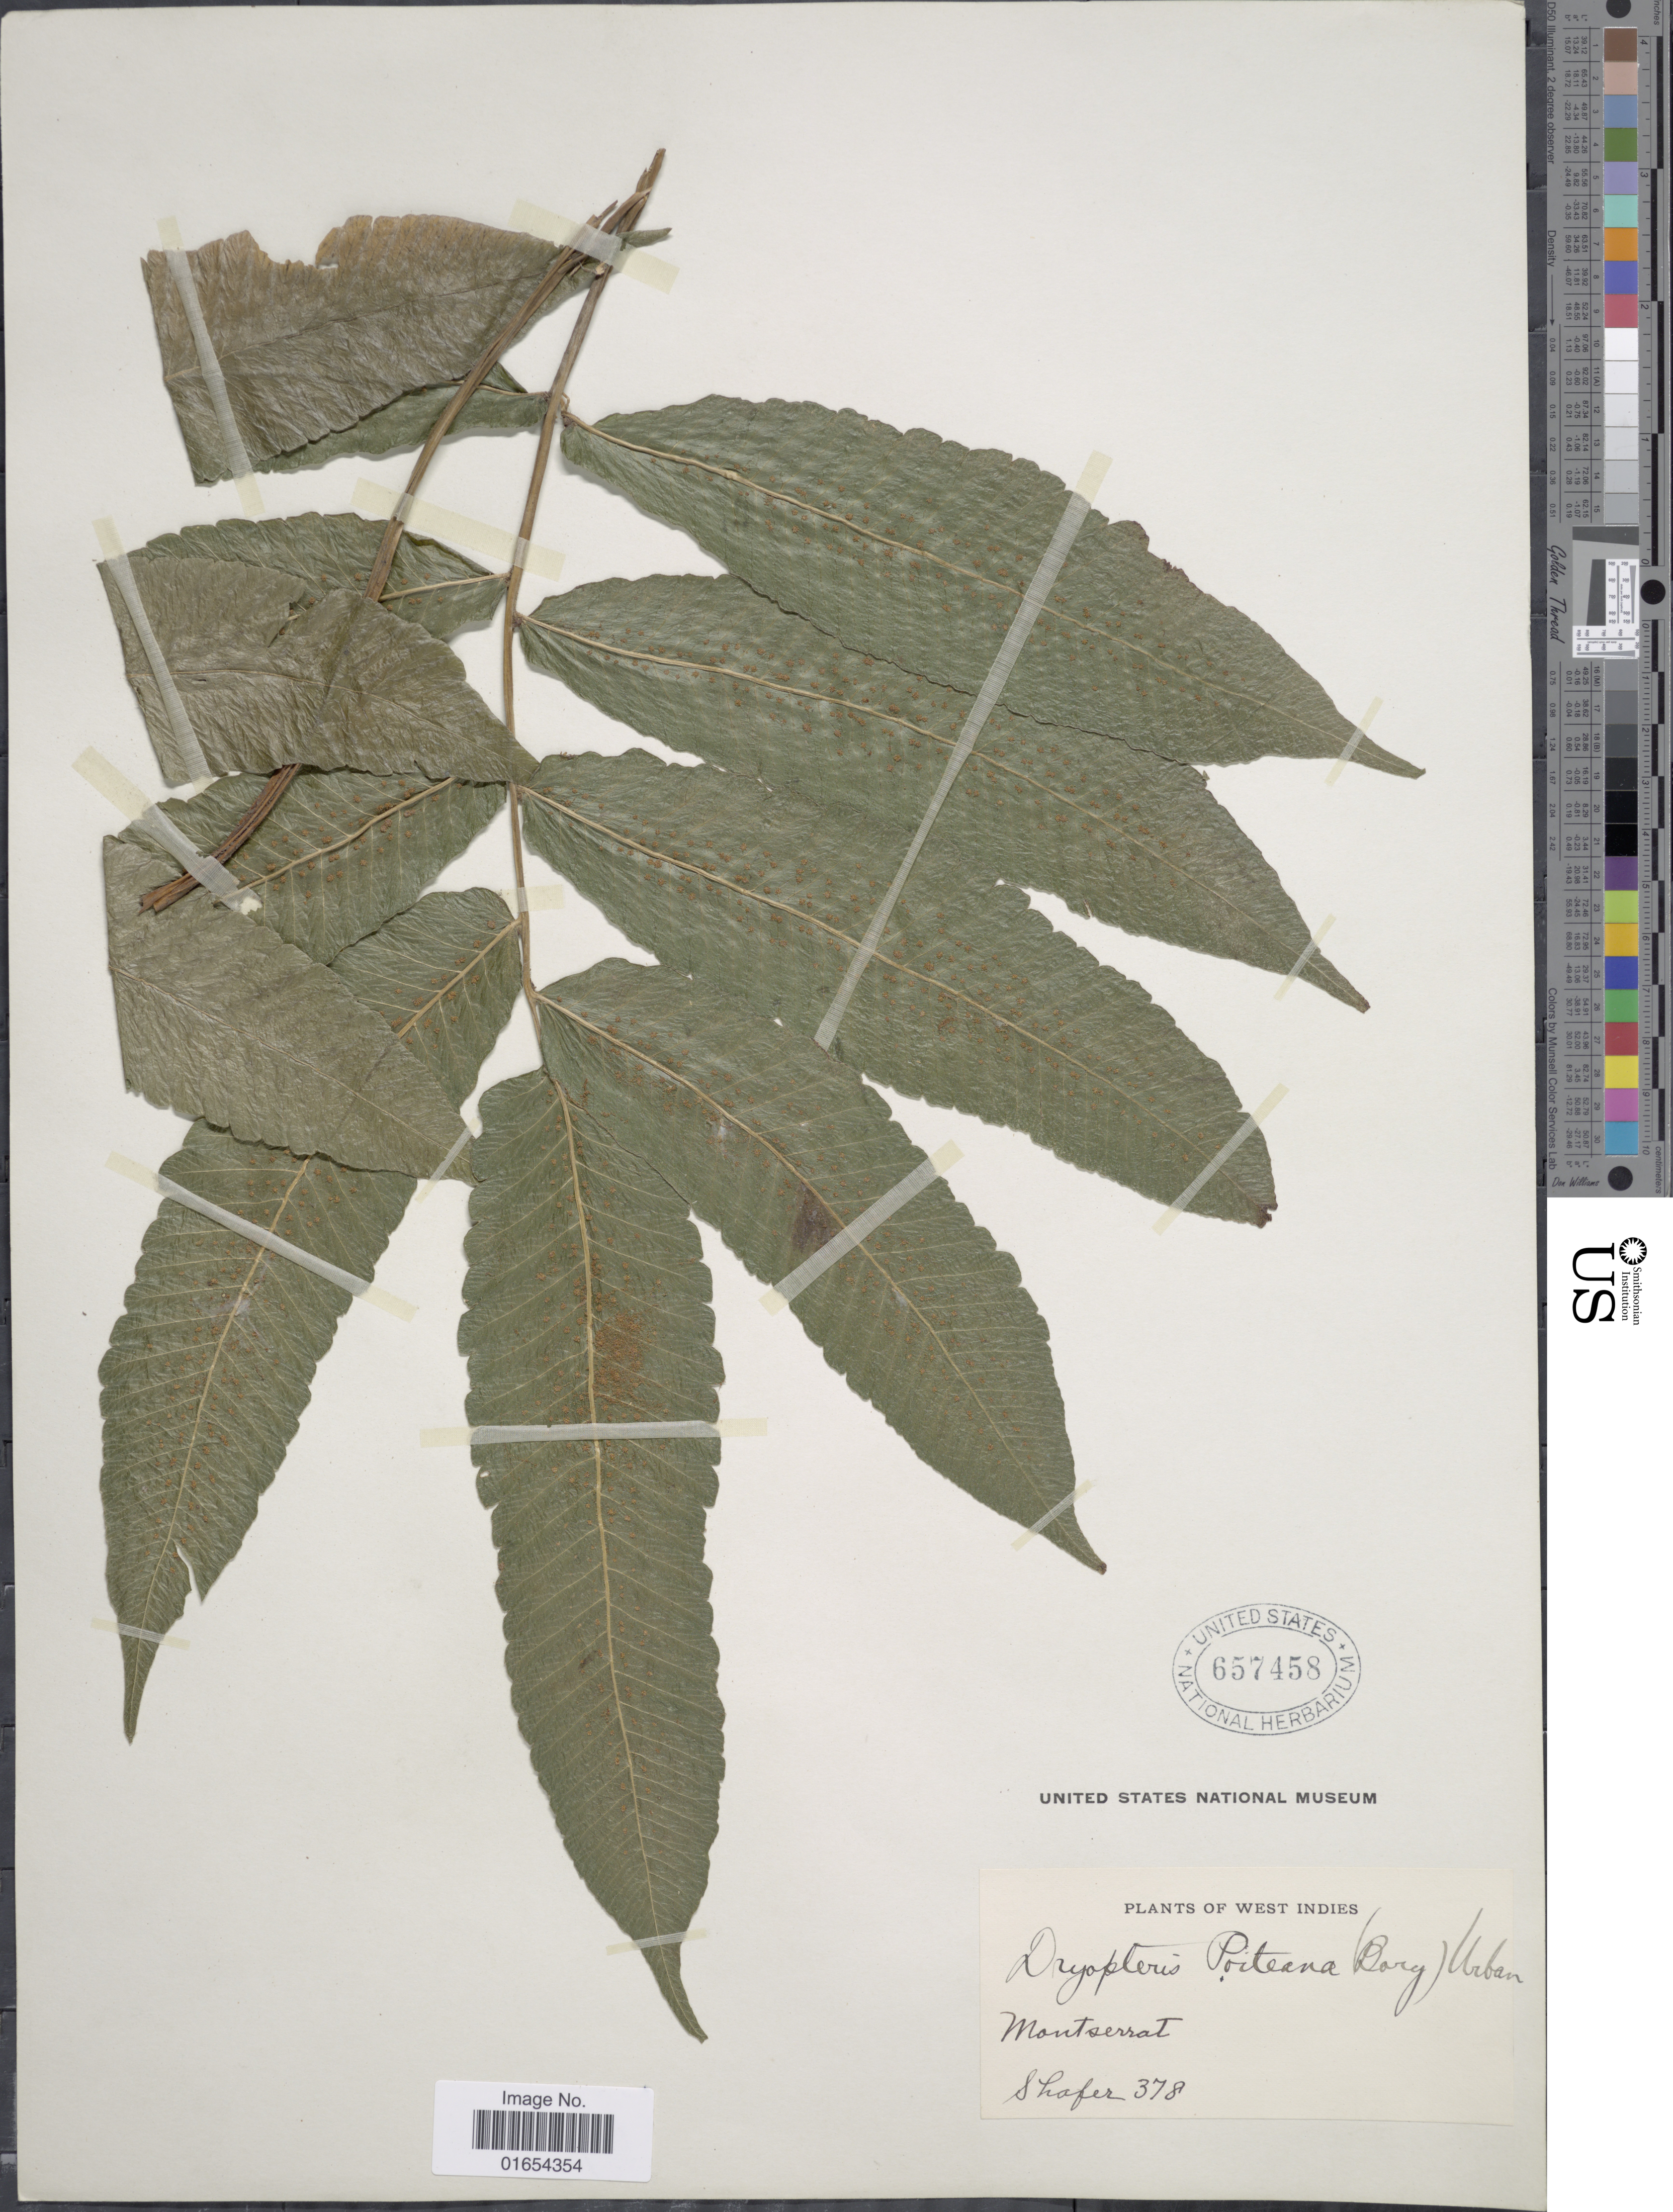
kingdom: Plantae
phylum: Tracheophyta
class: Polypodiopsida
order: Polypodiales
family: Thelypteridaceae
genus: Goniopteris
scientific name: Goniopteris poiteana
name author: (Bory) Ching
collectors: Shafer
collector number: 378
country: Montserrat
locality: West Indies, Montserrat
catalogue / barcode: US 657458